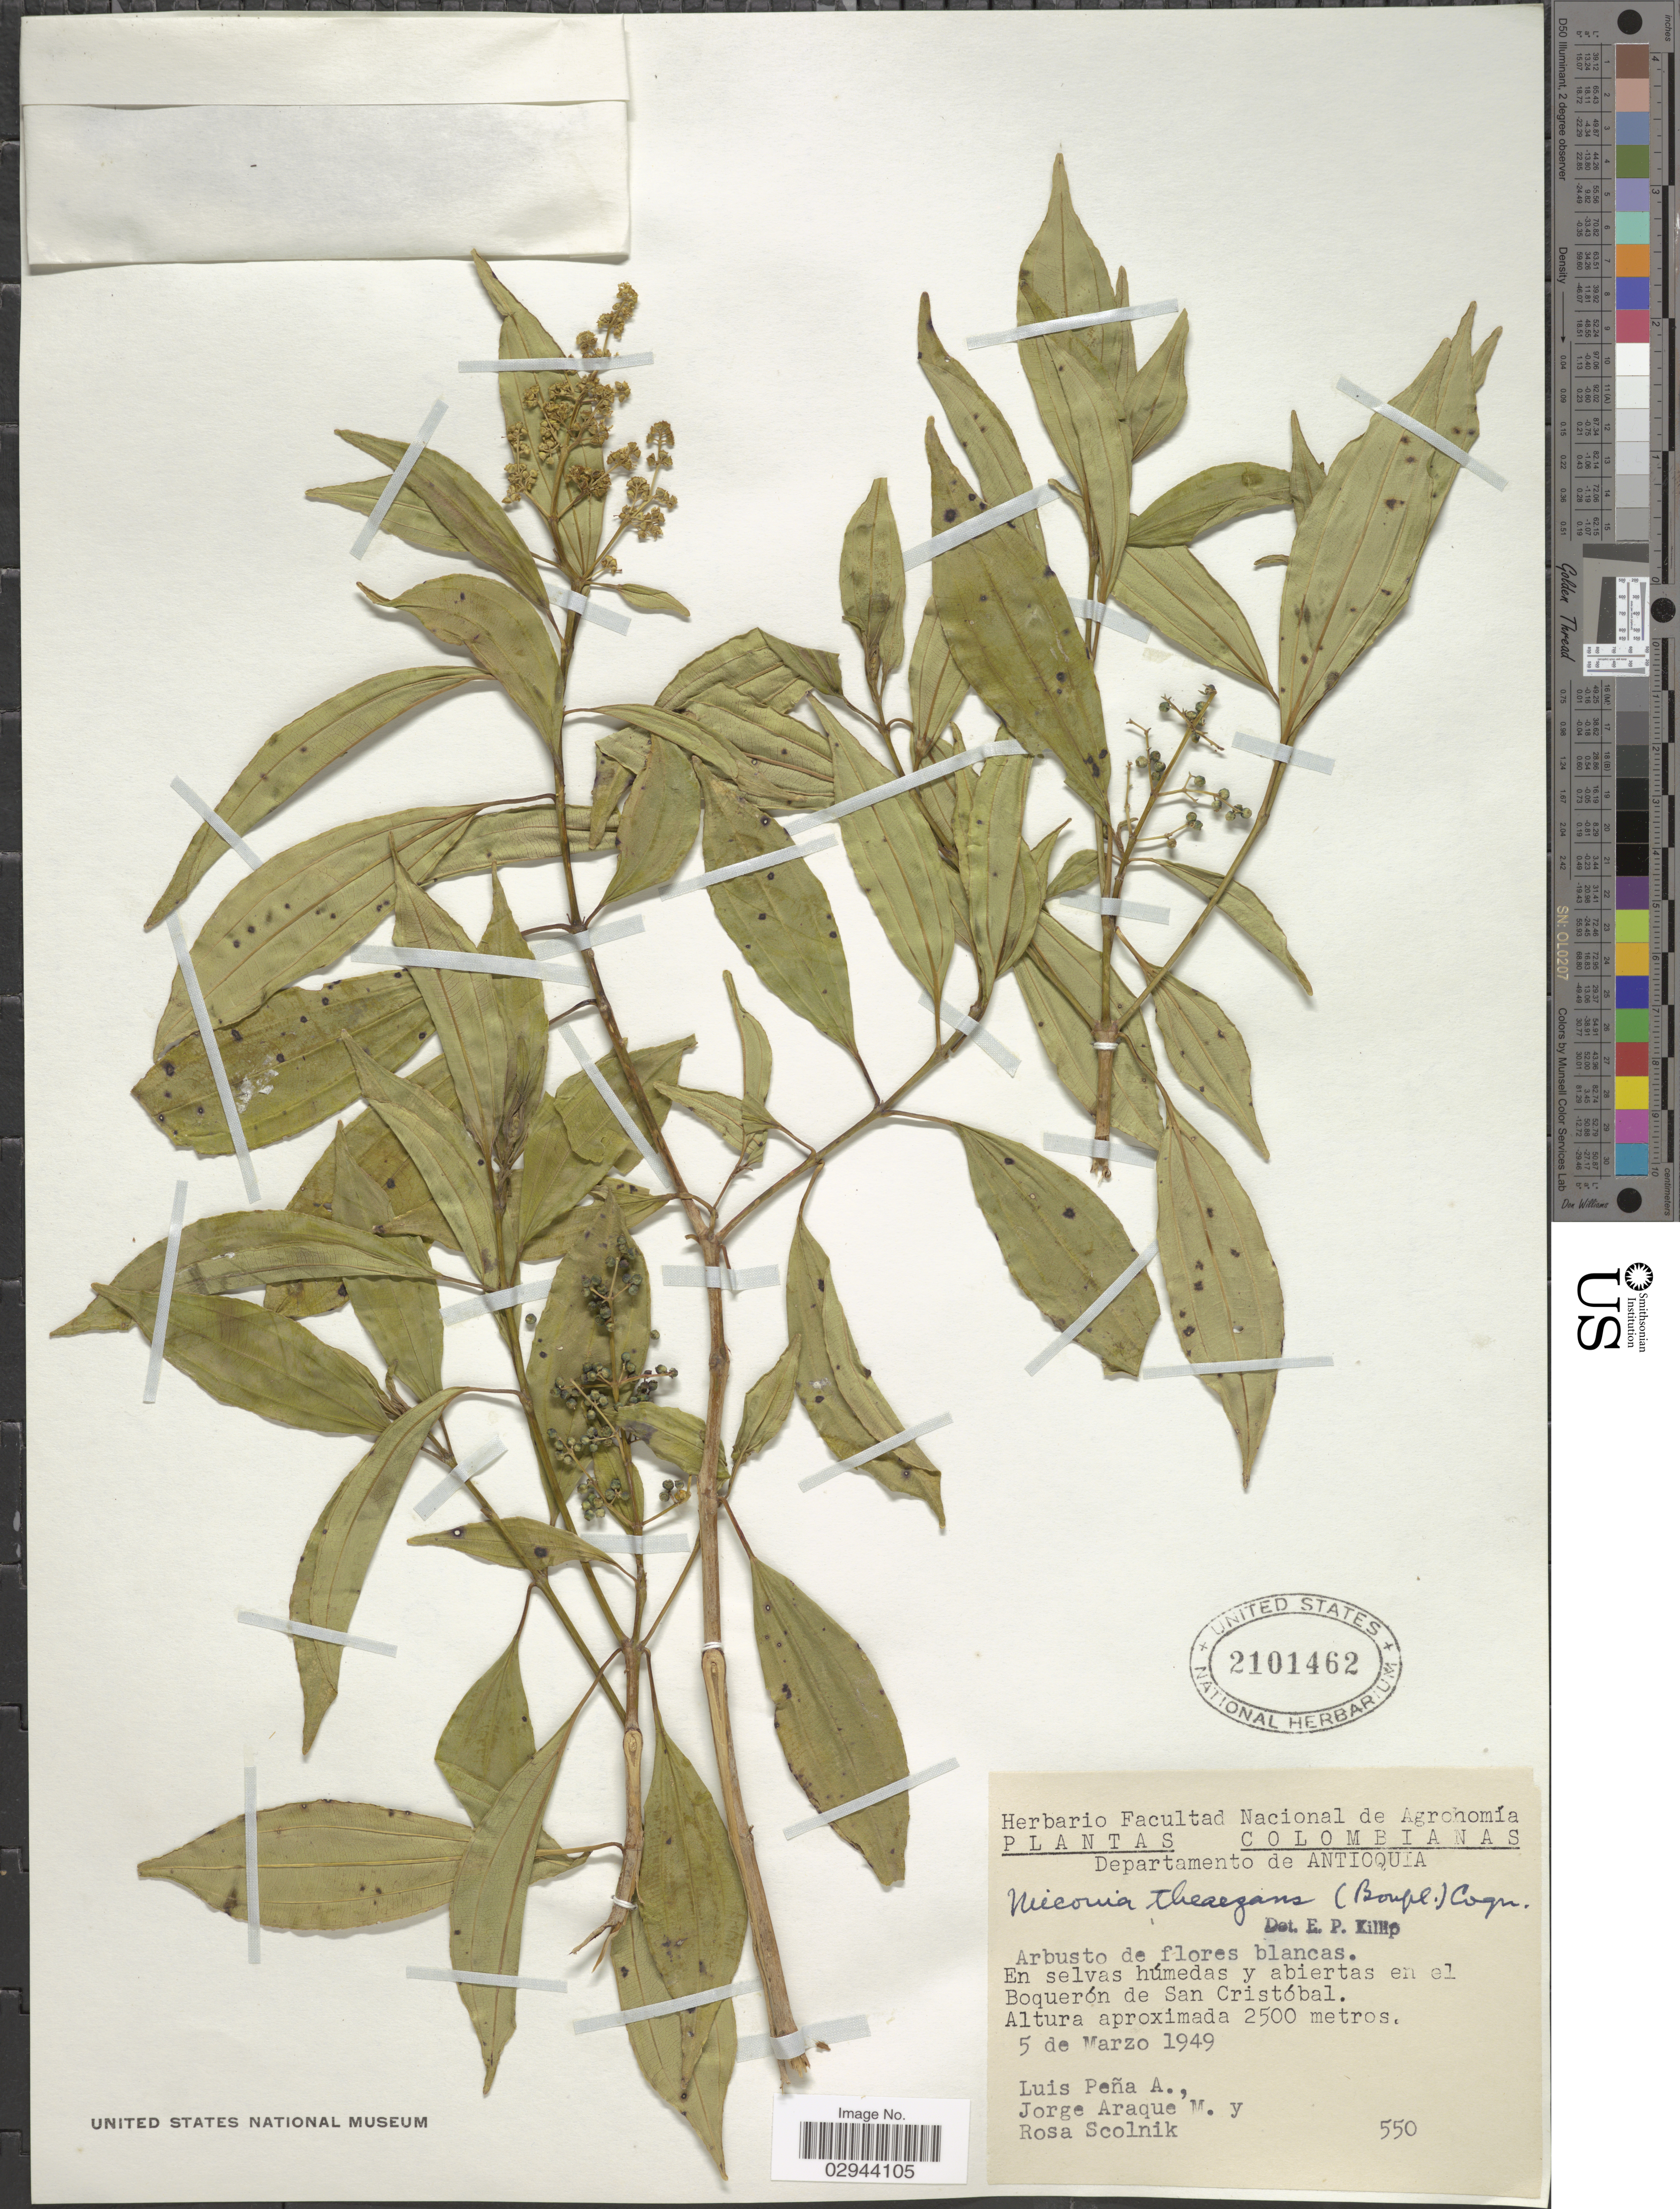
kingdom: Plantae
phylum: Tracheophyta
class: Magnoliopsida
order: Myrtales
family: Melastomataceae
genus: Miconia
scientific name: Miconia theizans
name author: (Bonpl.) Cogn.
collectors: L. Pena A., J. Araque Molina & R. Scolnik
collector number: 550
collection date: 1949-03-05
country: Colombia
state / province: Antioquia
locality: Department de Antioquia, En selvas húmedas y abiertas en el Boquerón de San Cristóbal.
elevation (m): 2500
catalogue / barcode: US 2101462